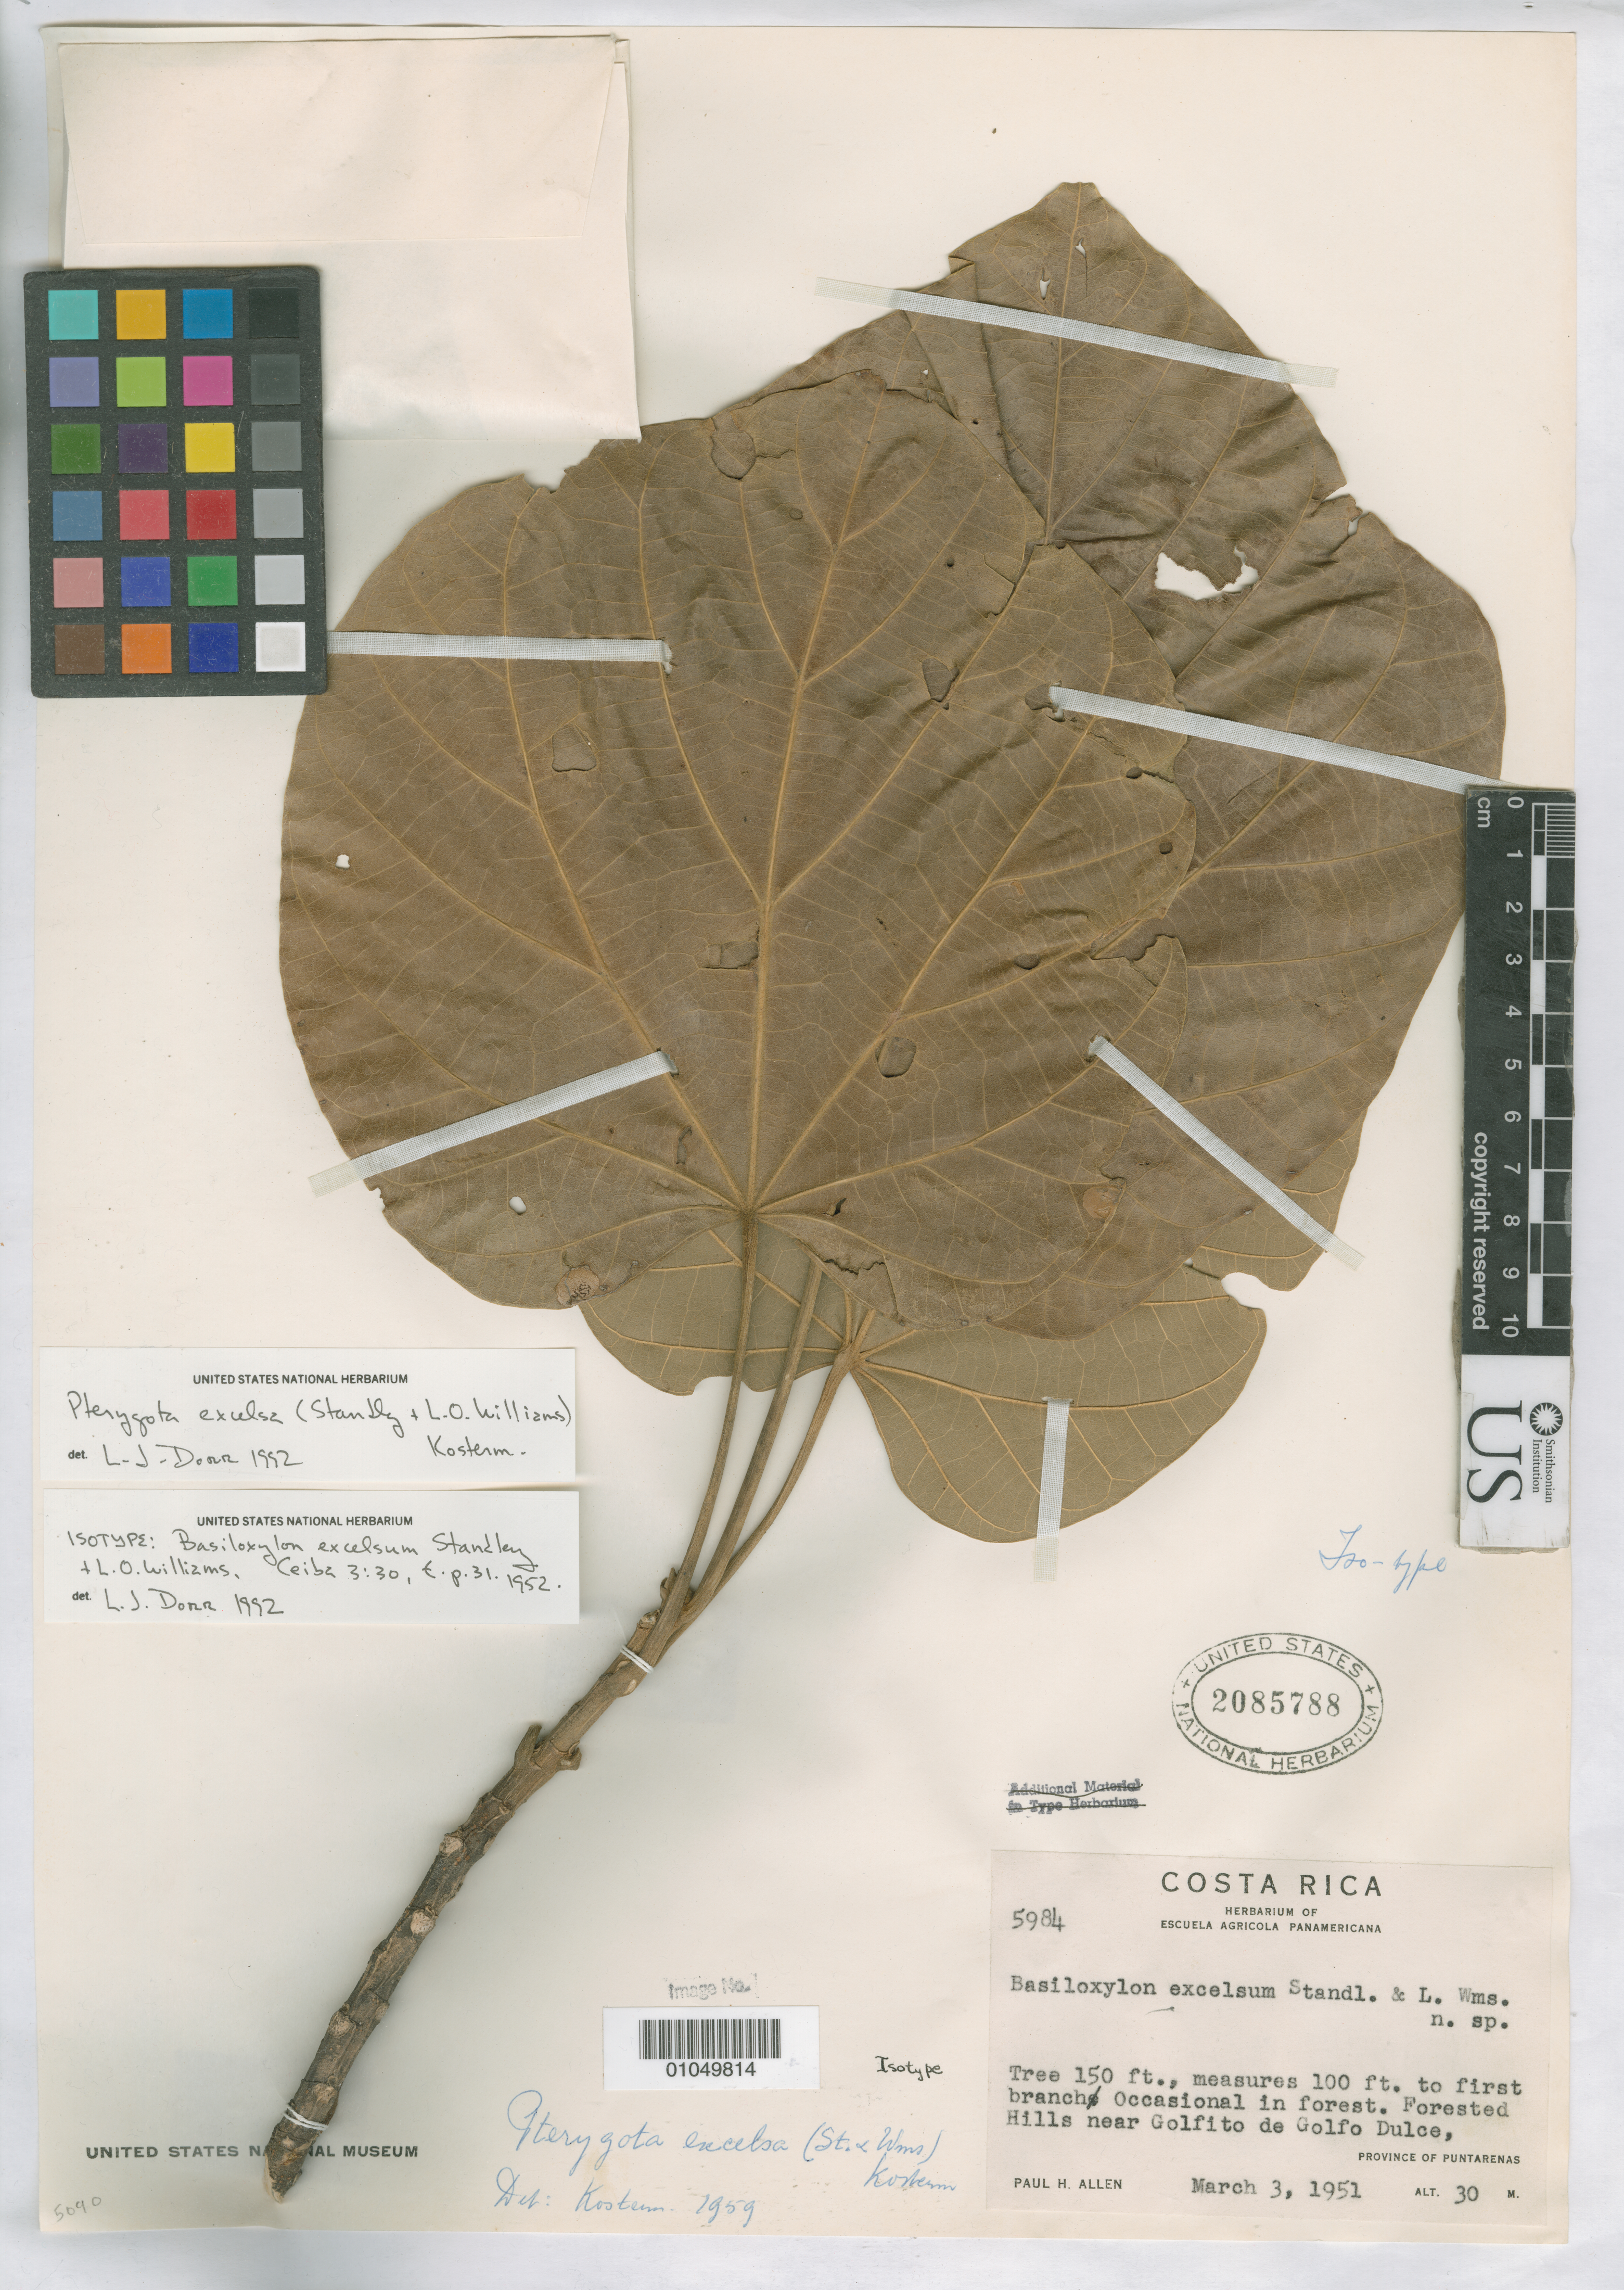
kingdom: Plantae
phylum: Tracheophyta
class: Magnoliopsida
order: Malvales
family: Malvaceae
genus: Basiloxylon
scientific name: Basiloxylon excelsum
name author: Standl. & L.O. Williams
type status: Isotype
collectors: P. H. Allen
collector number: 5984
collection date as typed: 03 Mar 1951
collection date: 1951-03-03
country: Costa Rica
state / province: Puntarenas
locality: Forested hills near Golfito de Golfo Dulce.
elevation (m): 30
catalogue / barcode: US 2085788